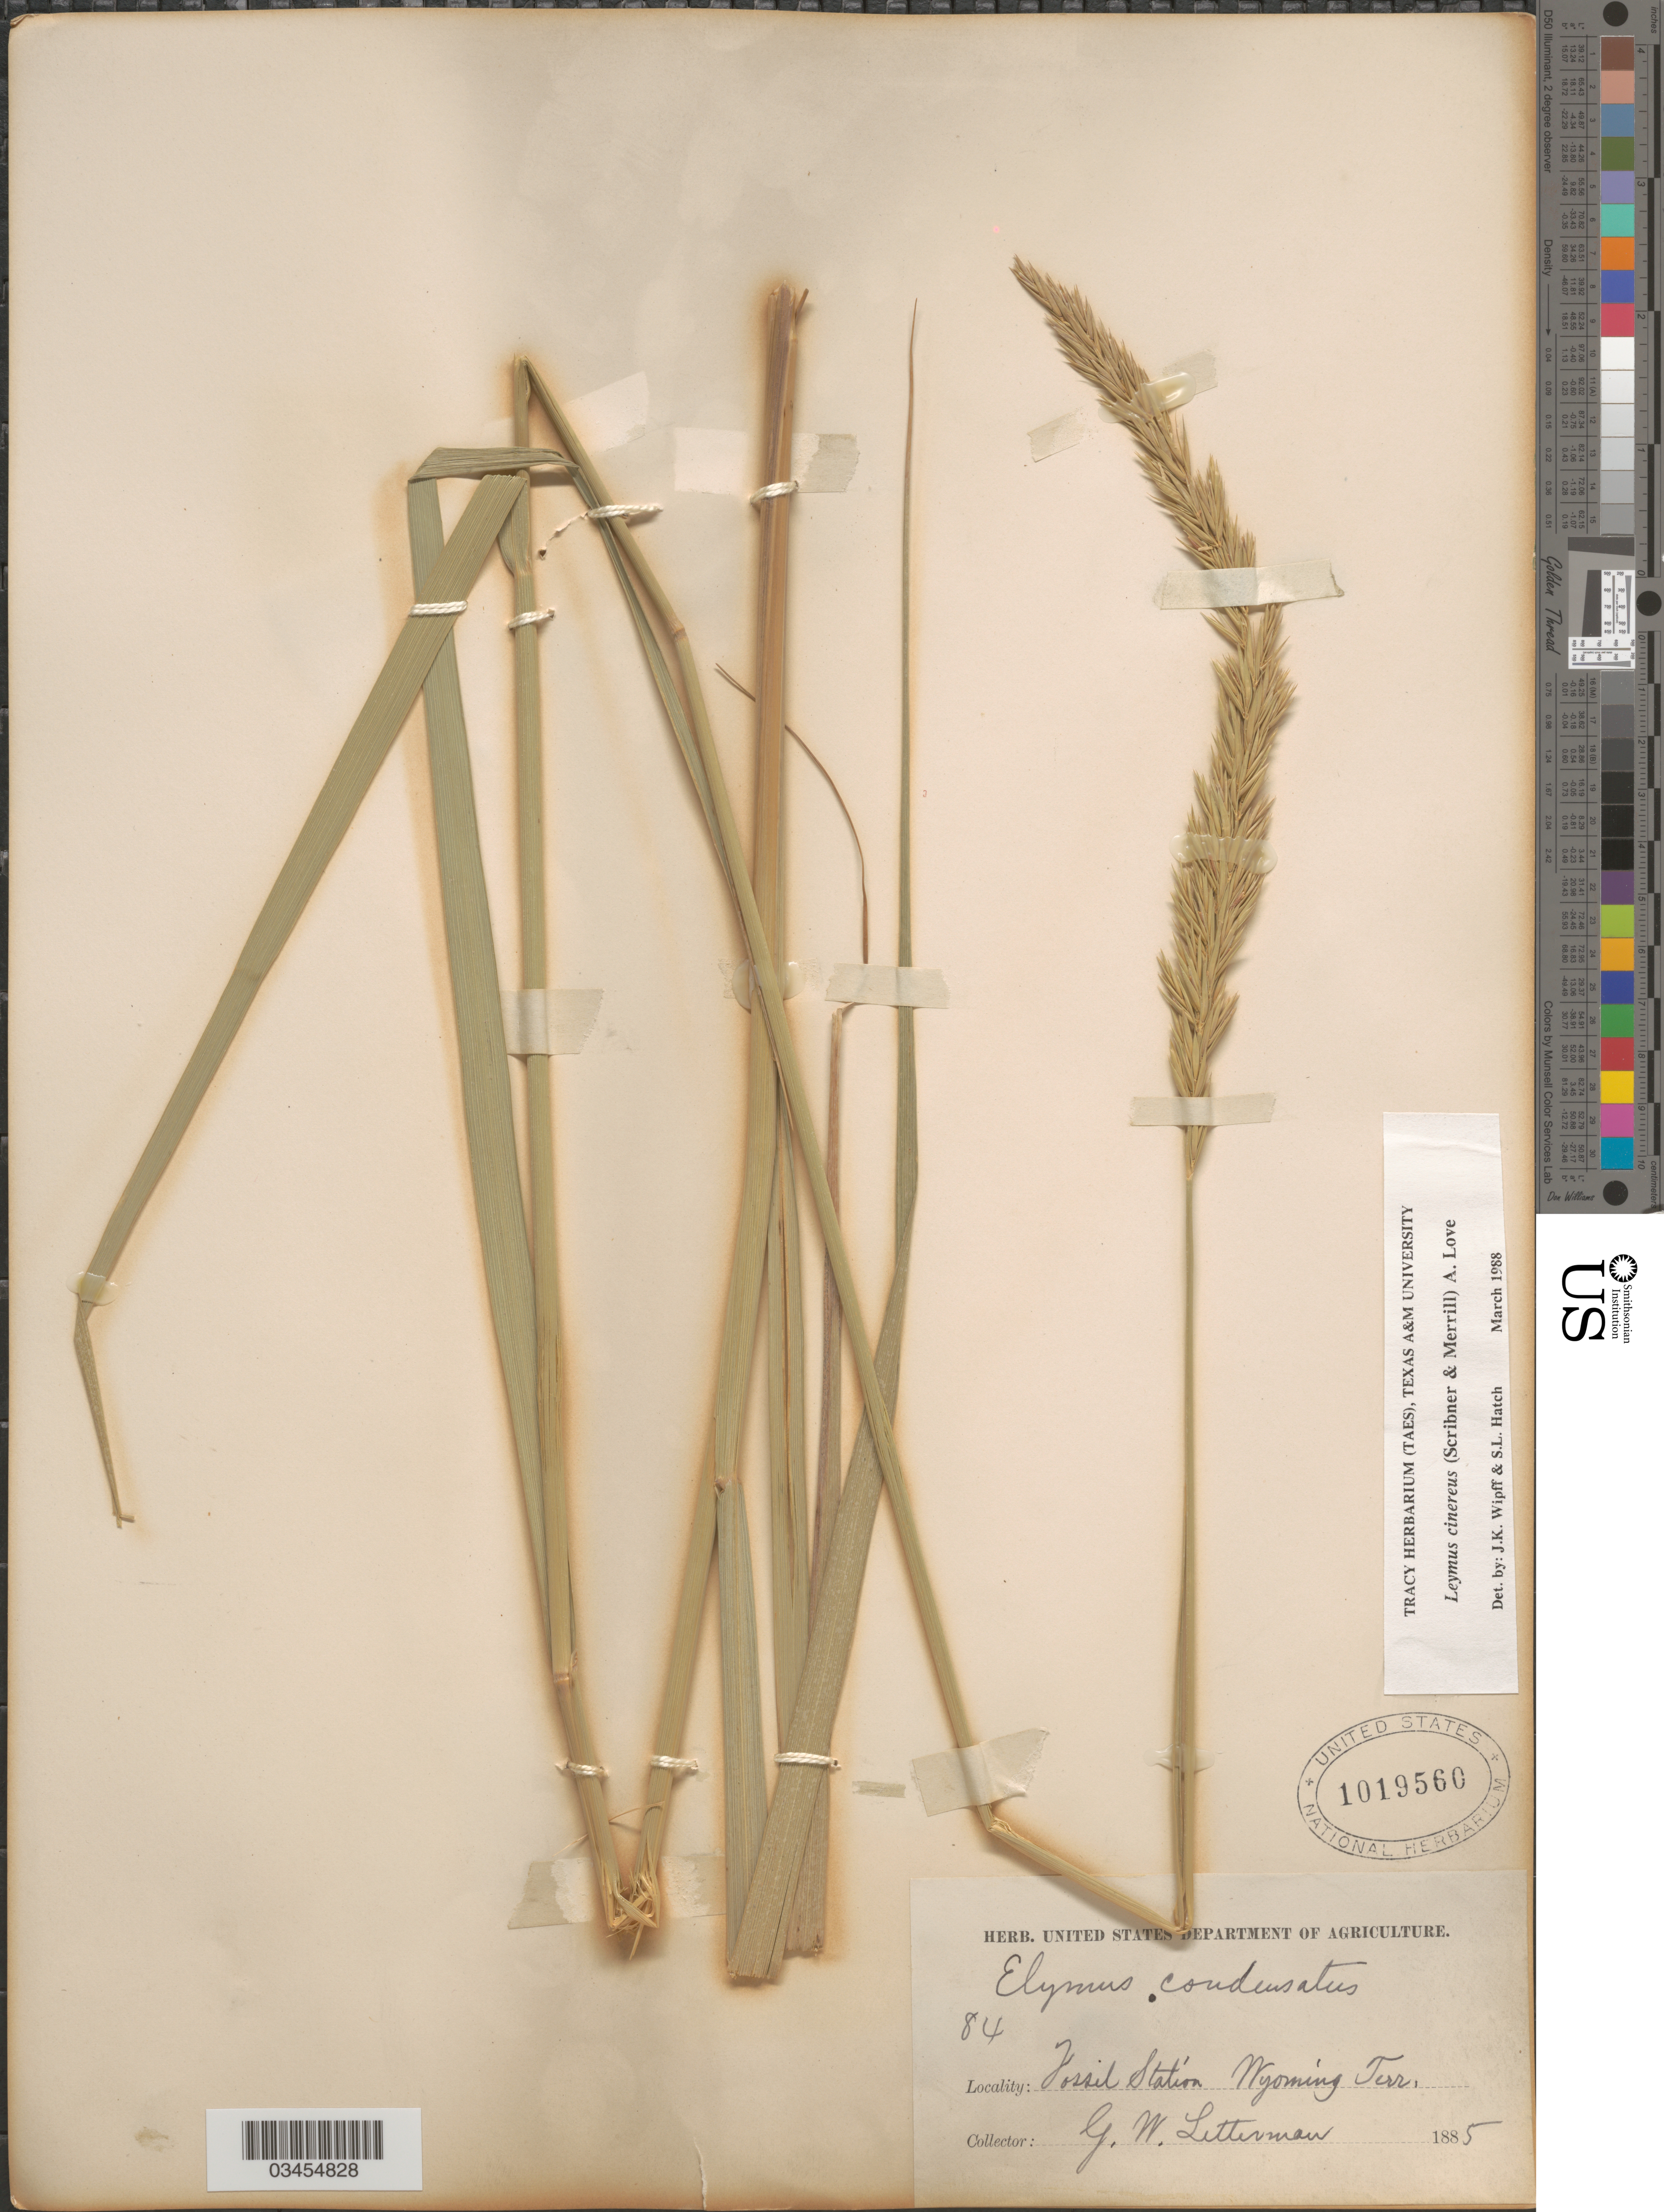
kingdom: Plantae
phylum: Tracheophyta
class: Liliopsida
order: Poales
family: Poaceae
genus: Leymus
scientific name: Leymus cinereus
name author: (Scribn. & Merr.) Á. Löve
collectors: G. W. Letterman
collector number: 84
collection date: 1885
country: United States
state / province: Wyoming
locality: Fossil Station, Wyoming Terr.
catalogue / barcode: US 1019560